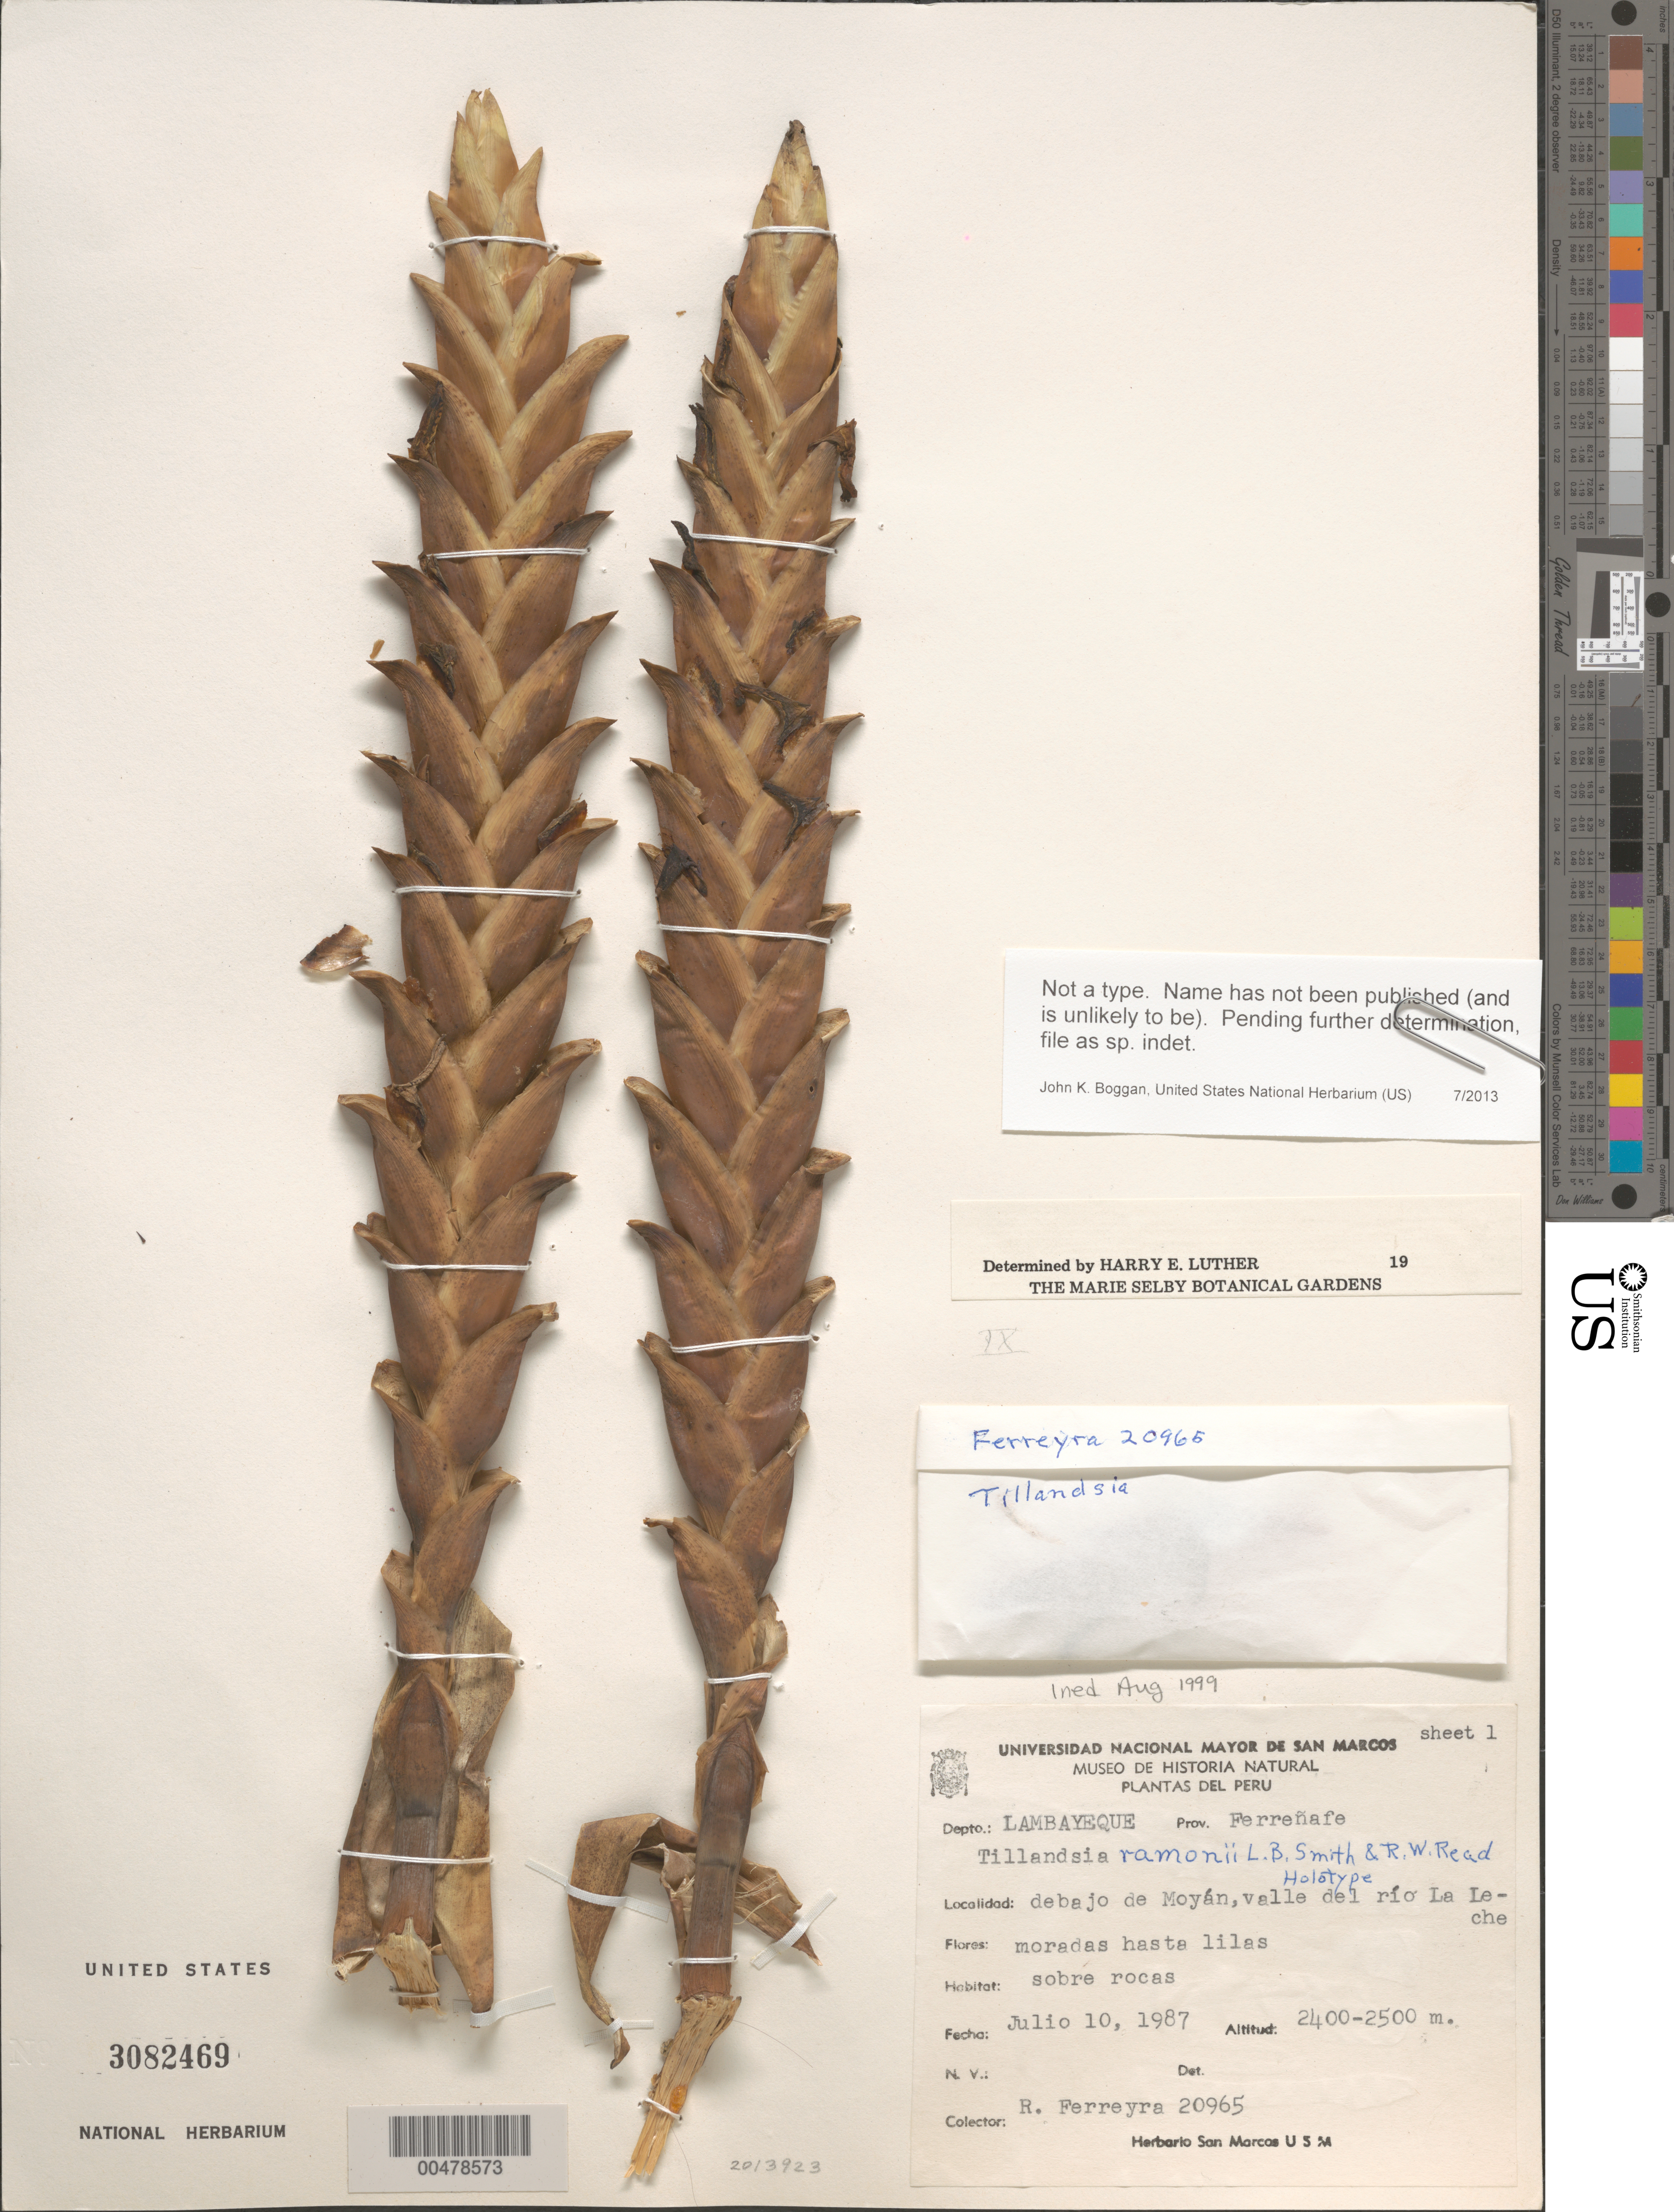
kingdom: Plantae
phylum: Tracheophyta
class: Liliopsida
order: Poales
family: Bromeliaceae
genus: Tillandsia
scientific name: Tillandsia sp.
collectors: R. A. Ferreyra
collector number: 20965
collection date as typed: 10 Jul 1987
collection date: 1987-07-10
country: Peru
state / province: Lambayeque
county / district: Ferreñafe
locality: Debajo de Moyan, valle del Rio La Leche.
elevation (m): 2400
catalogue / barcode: US 3082469